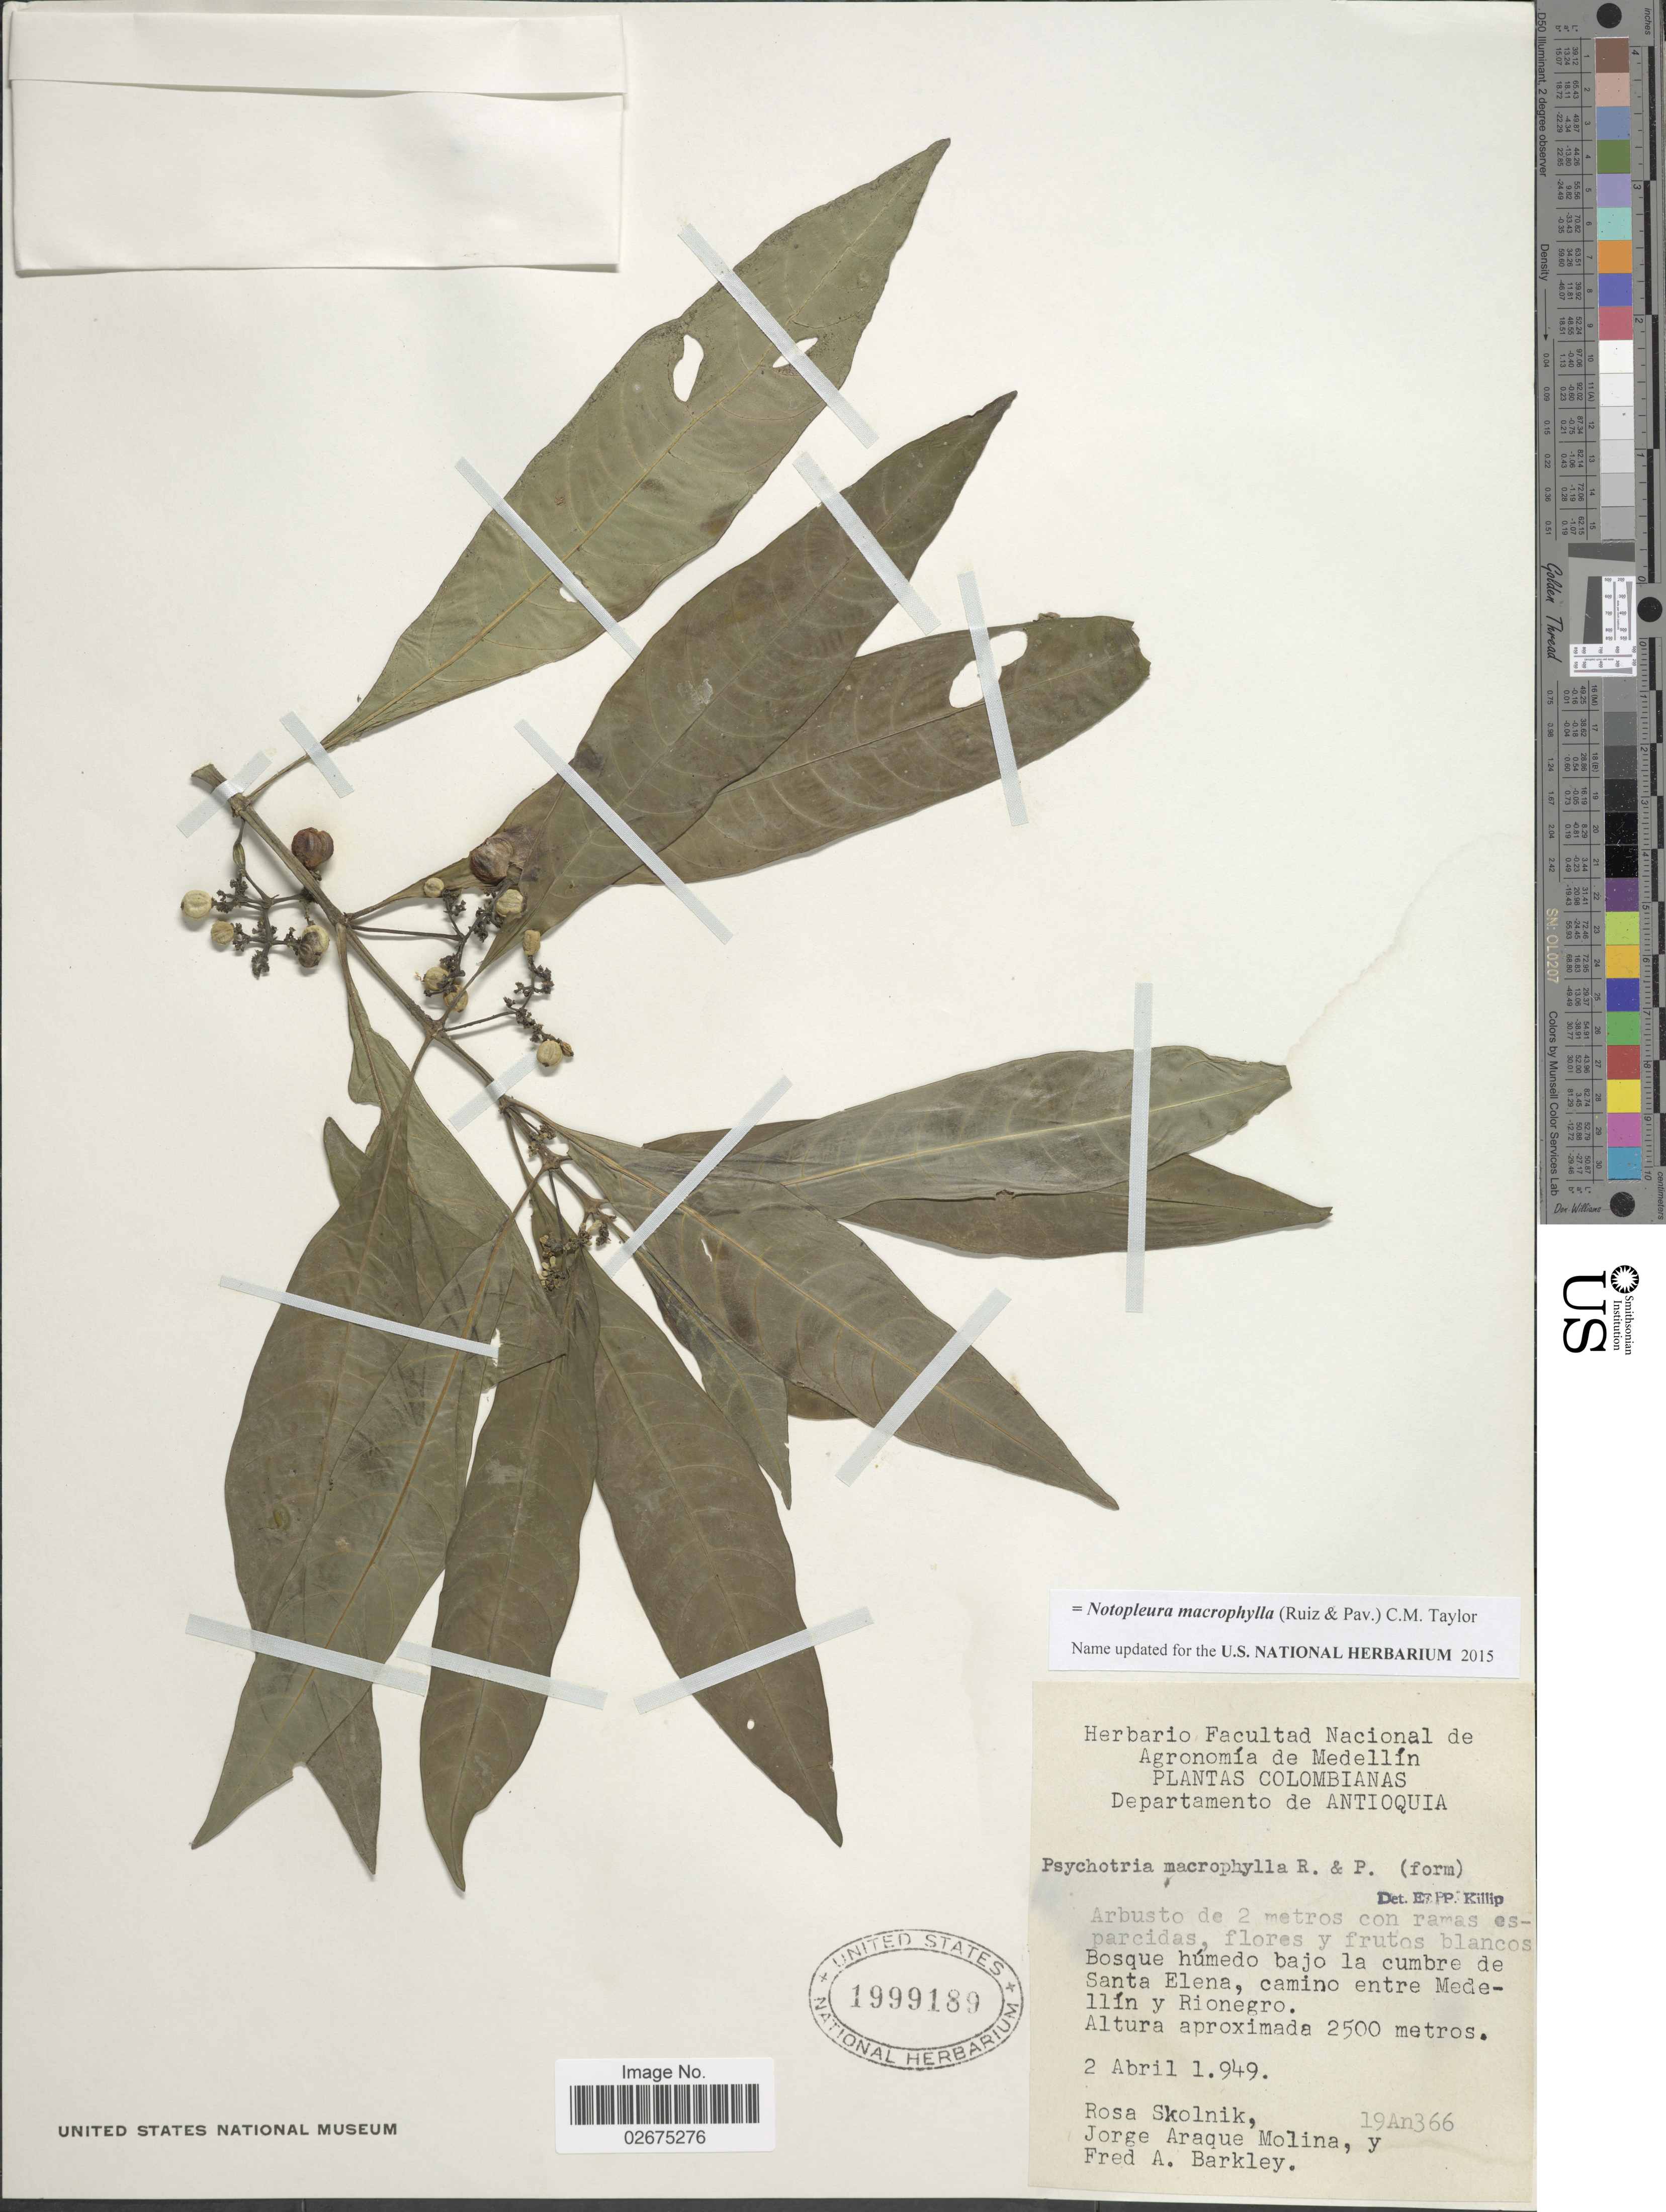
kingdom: Plantae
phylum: Tracheophyta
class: Magnoliopsida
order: Gentianales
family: Rubiaceae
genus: Notopleura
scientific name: Notopleura macrophylla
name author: (Ruiz & Pav.) C.M. Taylor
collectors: R. Skolnik, J. A. Molina & F. A. Barkley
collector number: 19An366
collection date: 1949-04-02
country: Colombia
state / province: Antioquia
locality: Departamento de Antioquia, Bosque húmedo bajo la cumbre de Santa Elena, camino entre medellín y Rionegro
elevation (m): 2500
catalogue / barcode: US 1999189